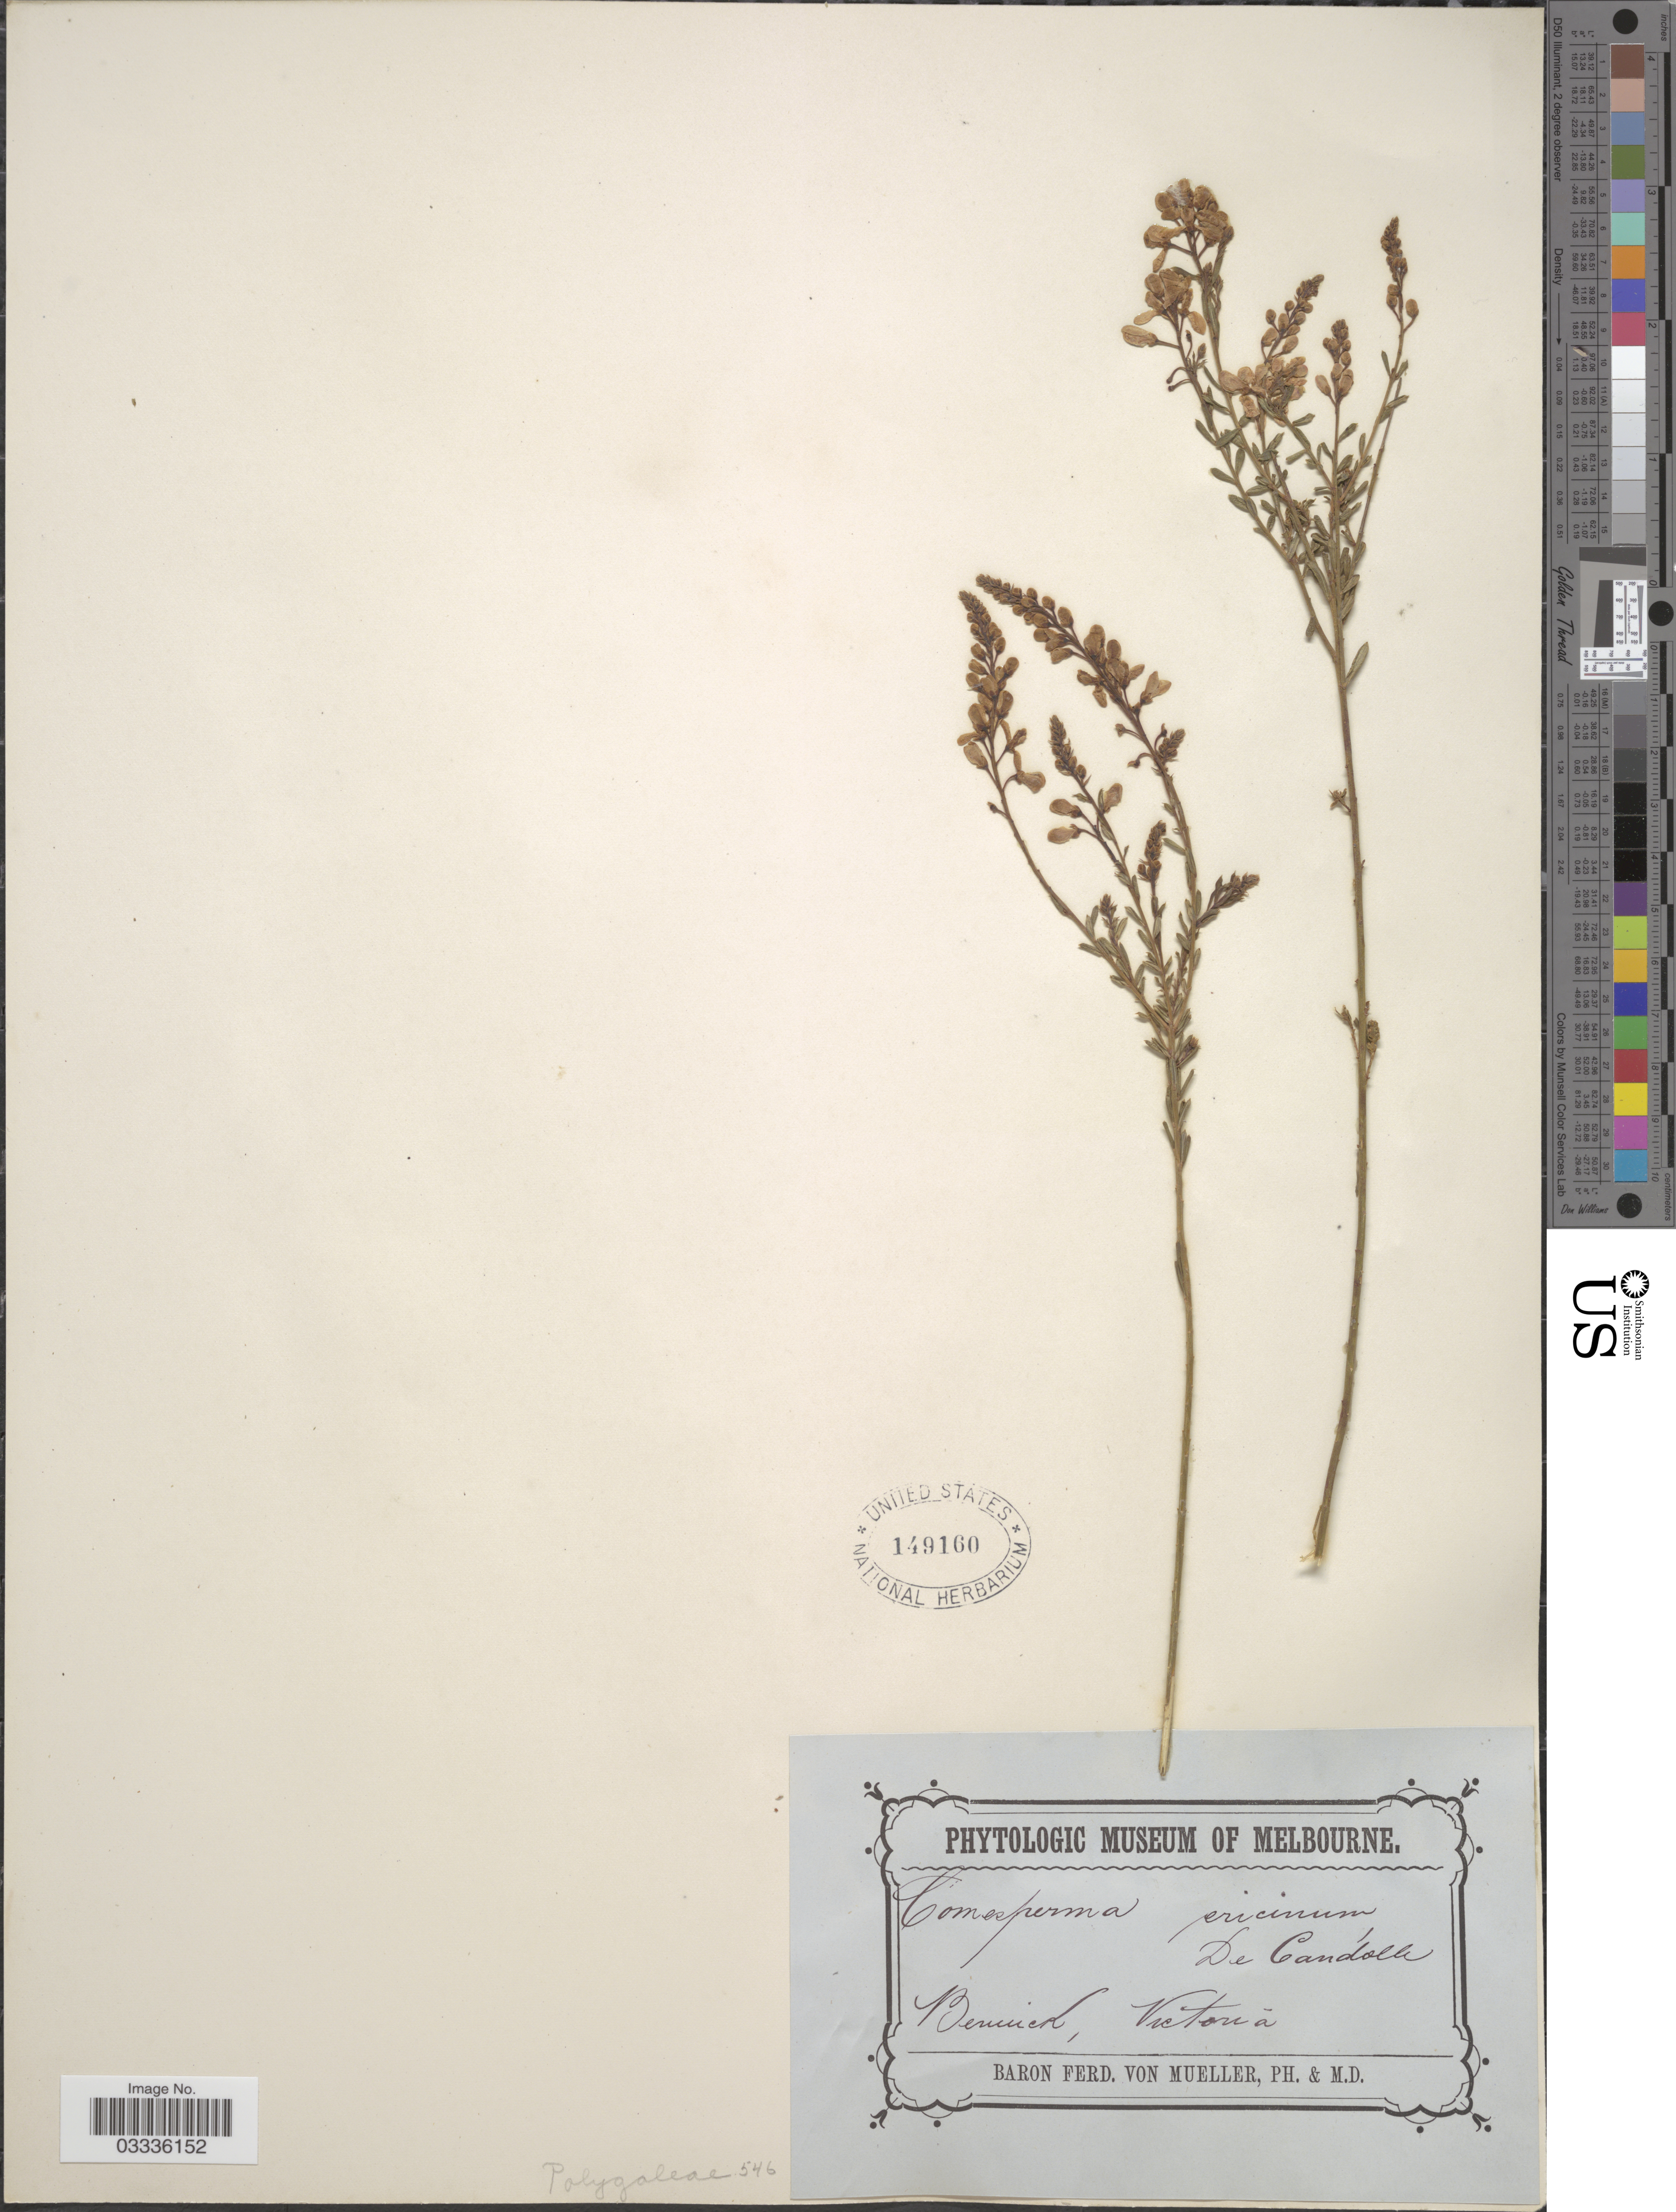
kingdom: Plantae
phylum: Tracheophyta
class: Magnoliopsida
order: Fabales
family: Polygalaceae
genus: Comesperma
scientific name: Comesperma ericinum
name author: DC.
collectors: B. von Mueller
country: Australia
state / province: Victoria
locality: Berwick, Victoria.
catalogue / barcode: US 149160